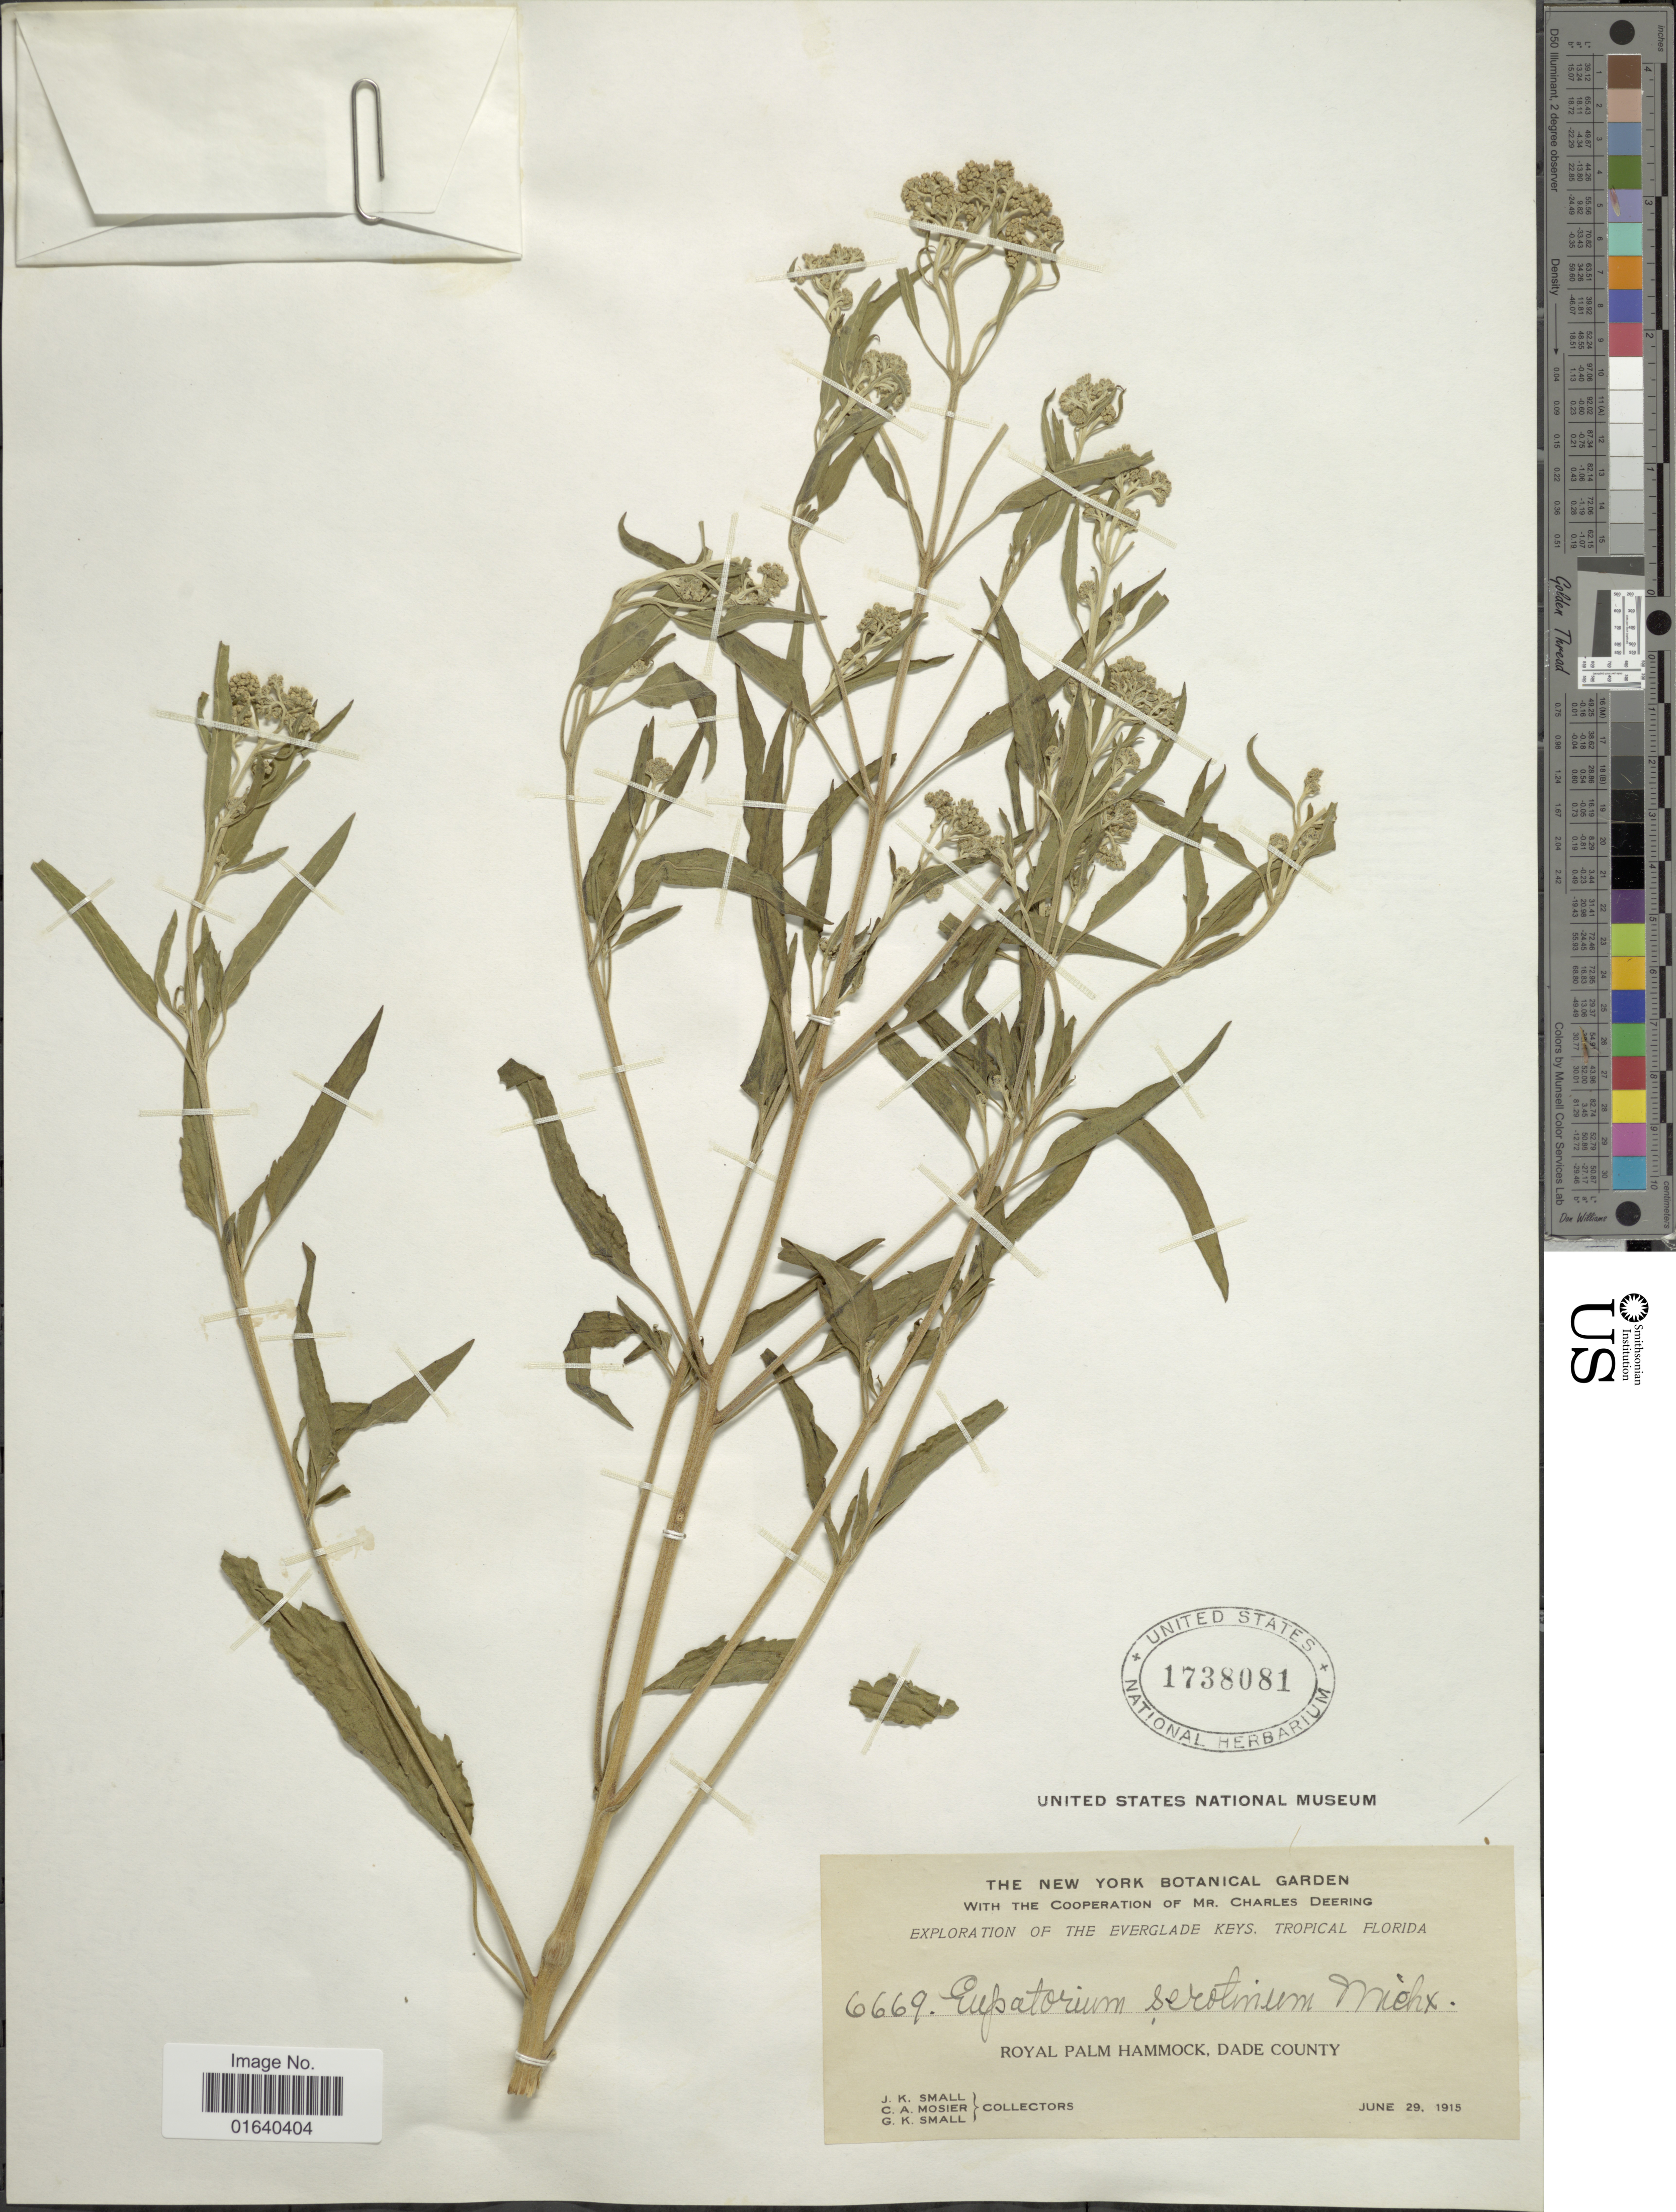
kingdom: Plantae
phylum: Tracheophyta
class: Magnoliopsida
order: Asterales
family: Asteraceae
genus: Eupatorium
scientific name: Eupatorium serotinum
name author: Michx.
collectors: J. K. Small, C. A. Mosier & G. K. Small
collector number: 6669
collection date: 1915-06-29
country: United States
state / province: Florida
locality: Royal Pal Hammock, Dade County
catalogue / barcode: US 1738081